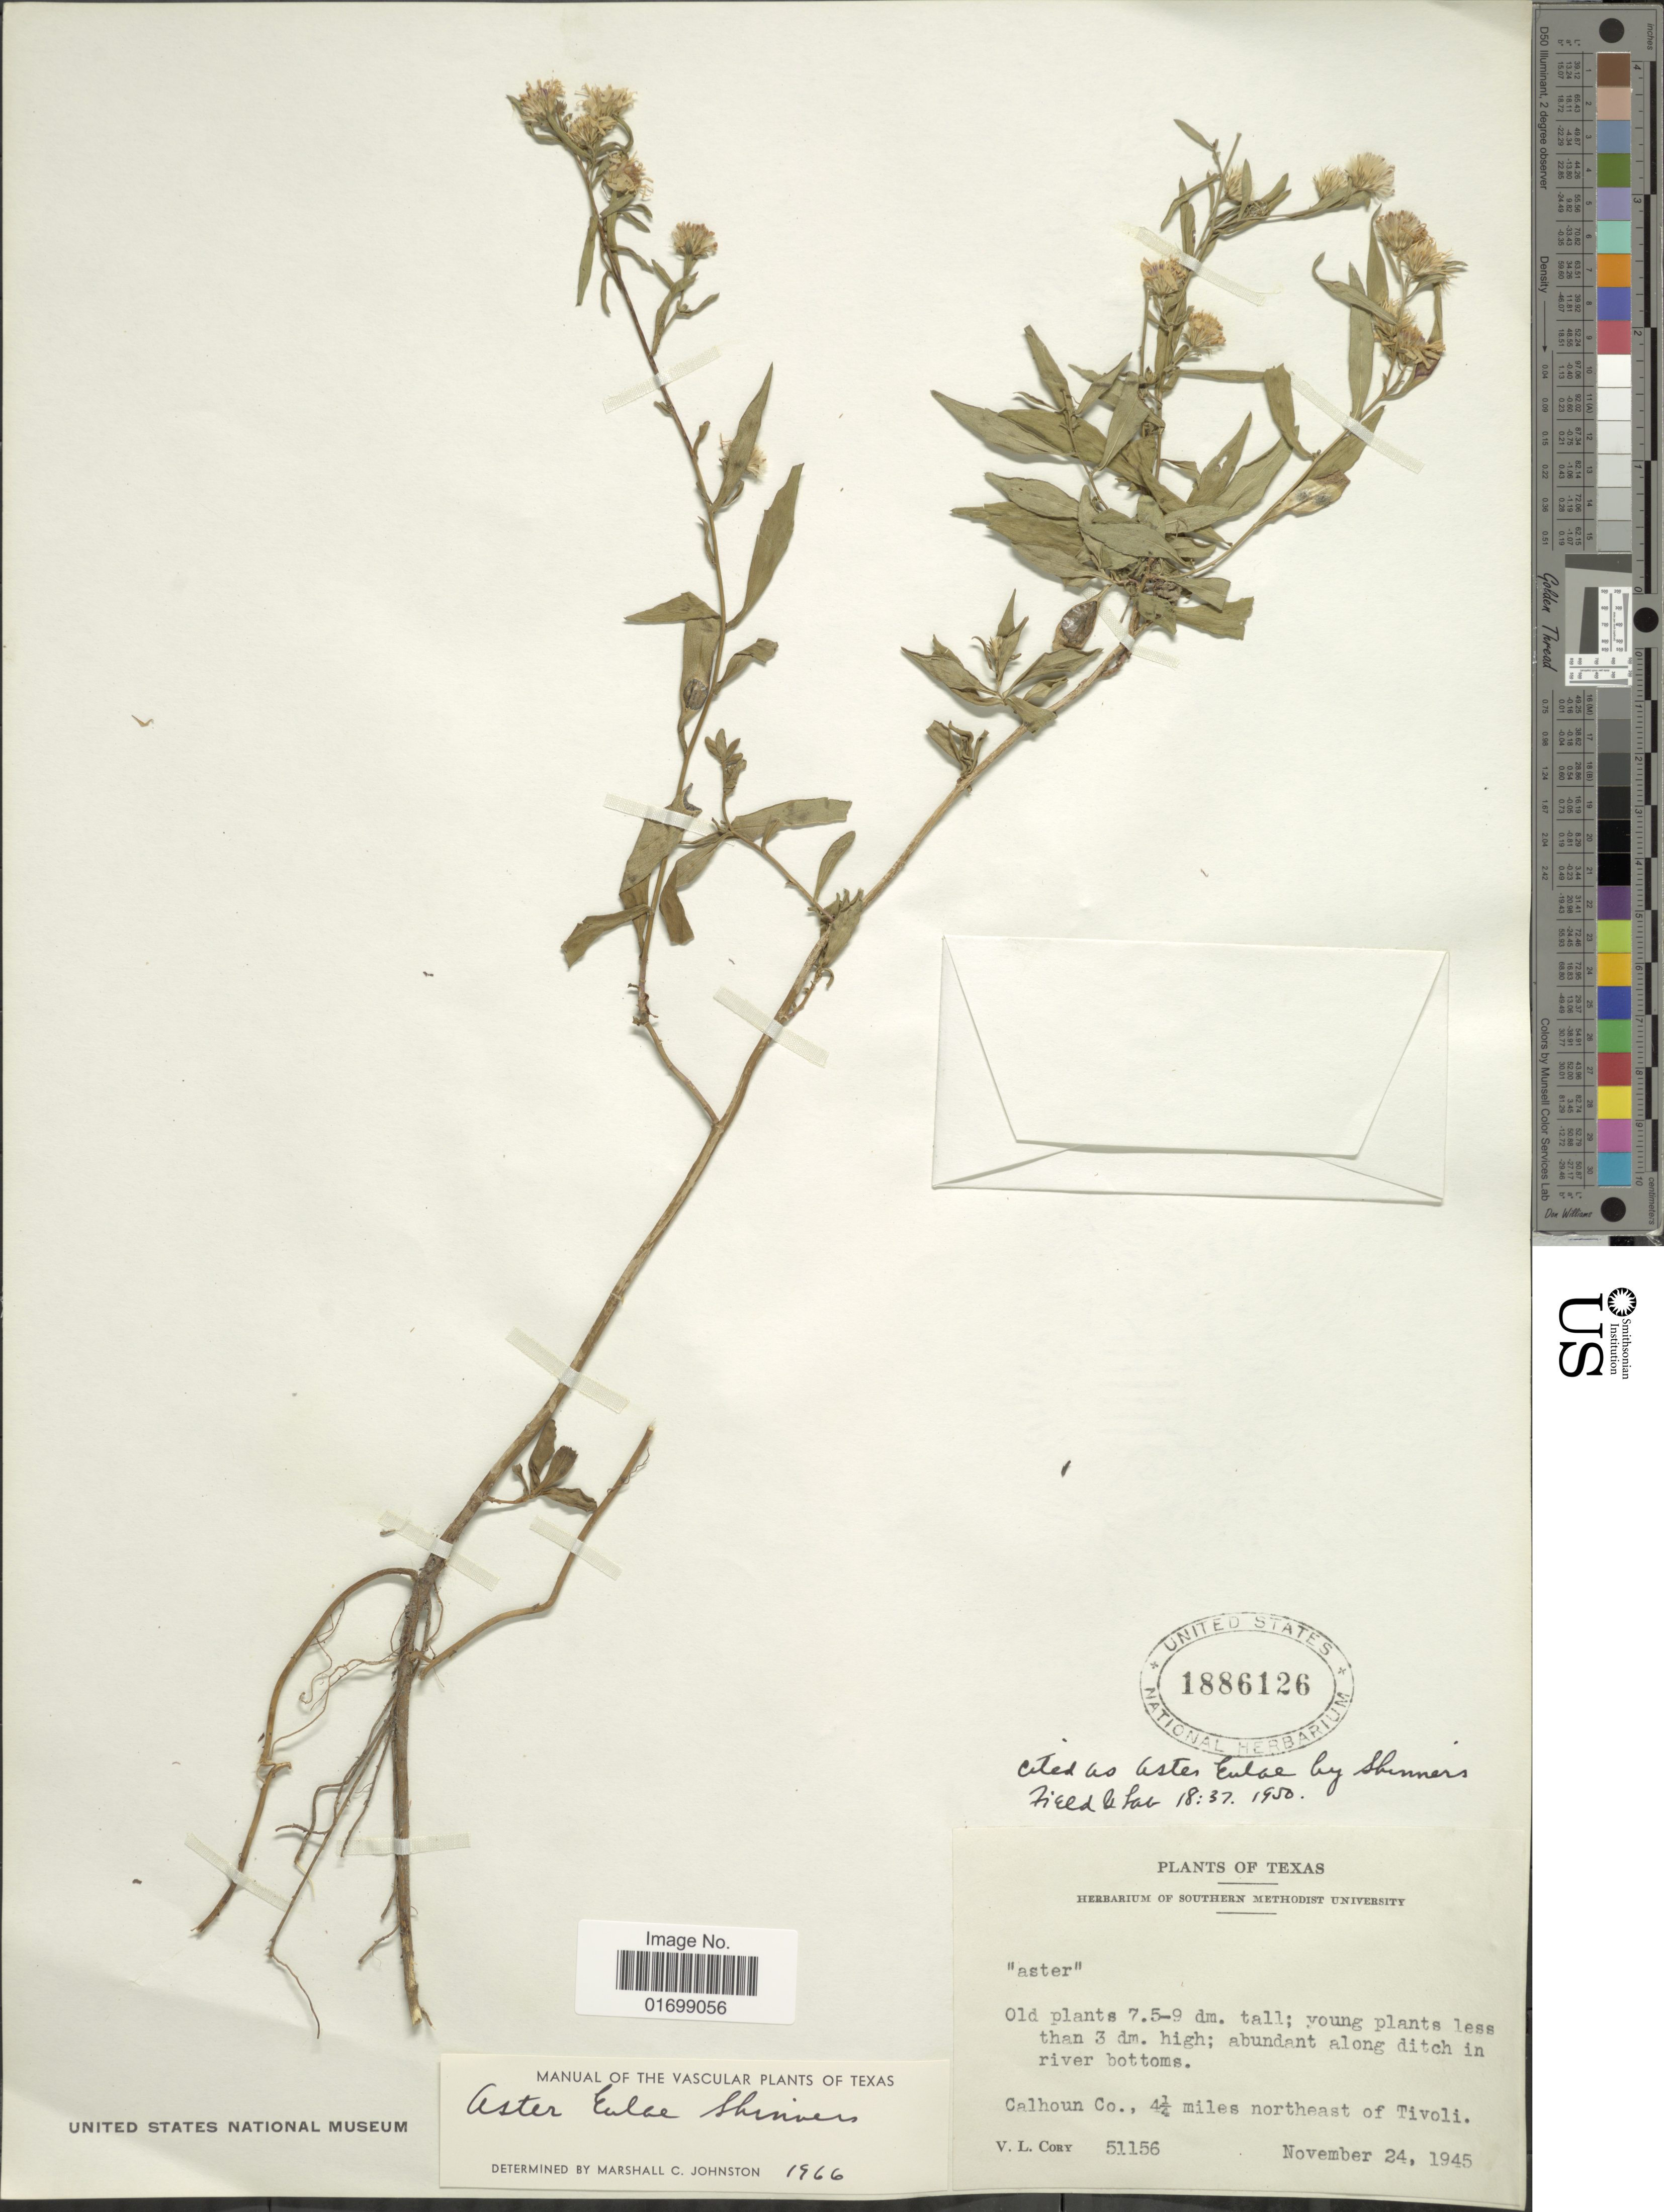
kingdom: Plantae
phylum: Tracheophyta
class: Magnoliopsida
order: Asterales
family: Asteraceae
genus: Symphyotrichum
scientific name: Symphyotrichum eulae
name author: (Shinners) G.L. Nesom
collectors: V. Cory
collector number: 51156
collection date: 1945-11-24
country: United States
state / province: Texas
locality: Calhoun Co., 4 1/2 miles northeast of Tivoli, abundant along ditch in river bottoms.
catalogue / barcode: US 1886126